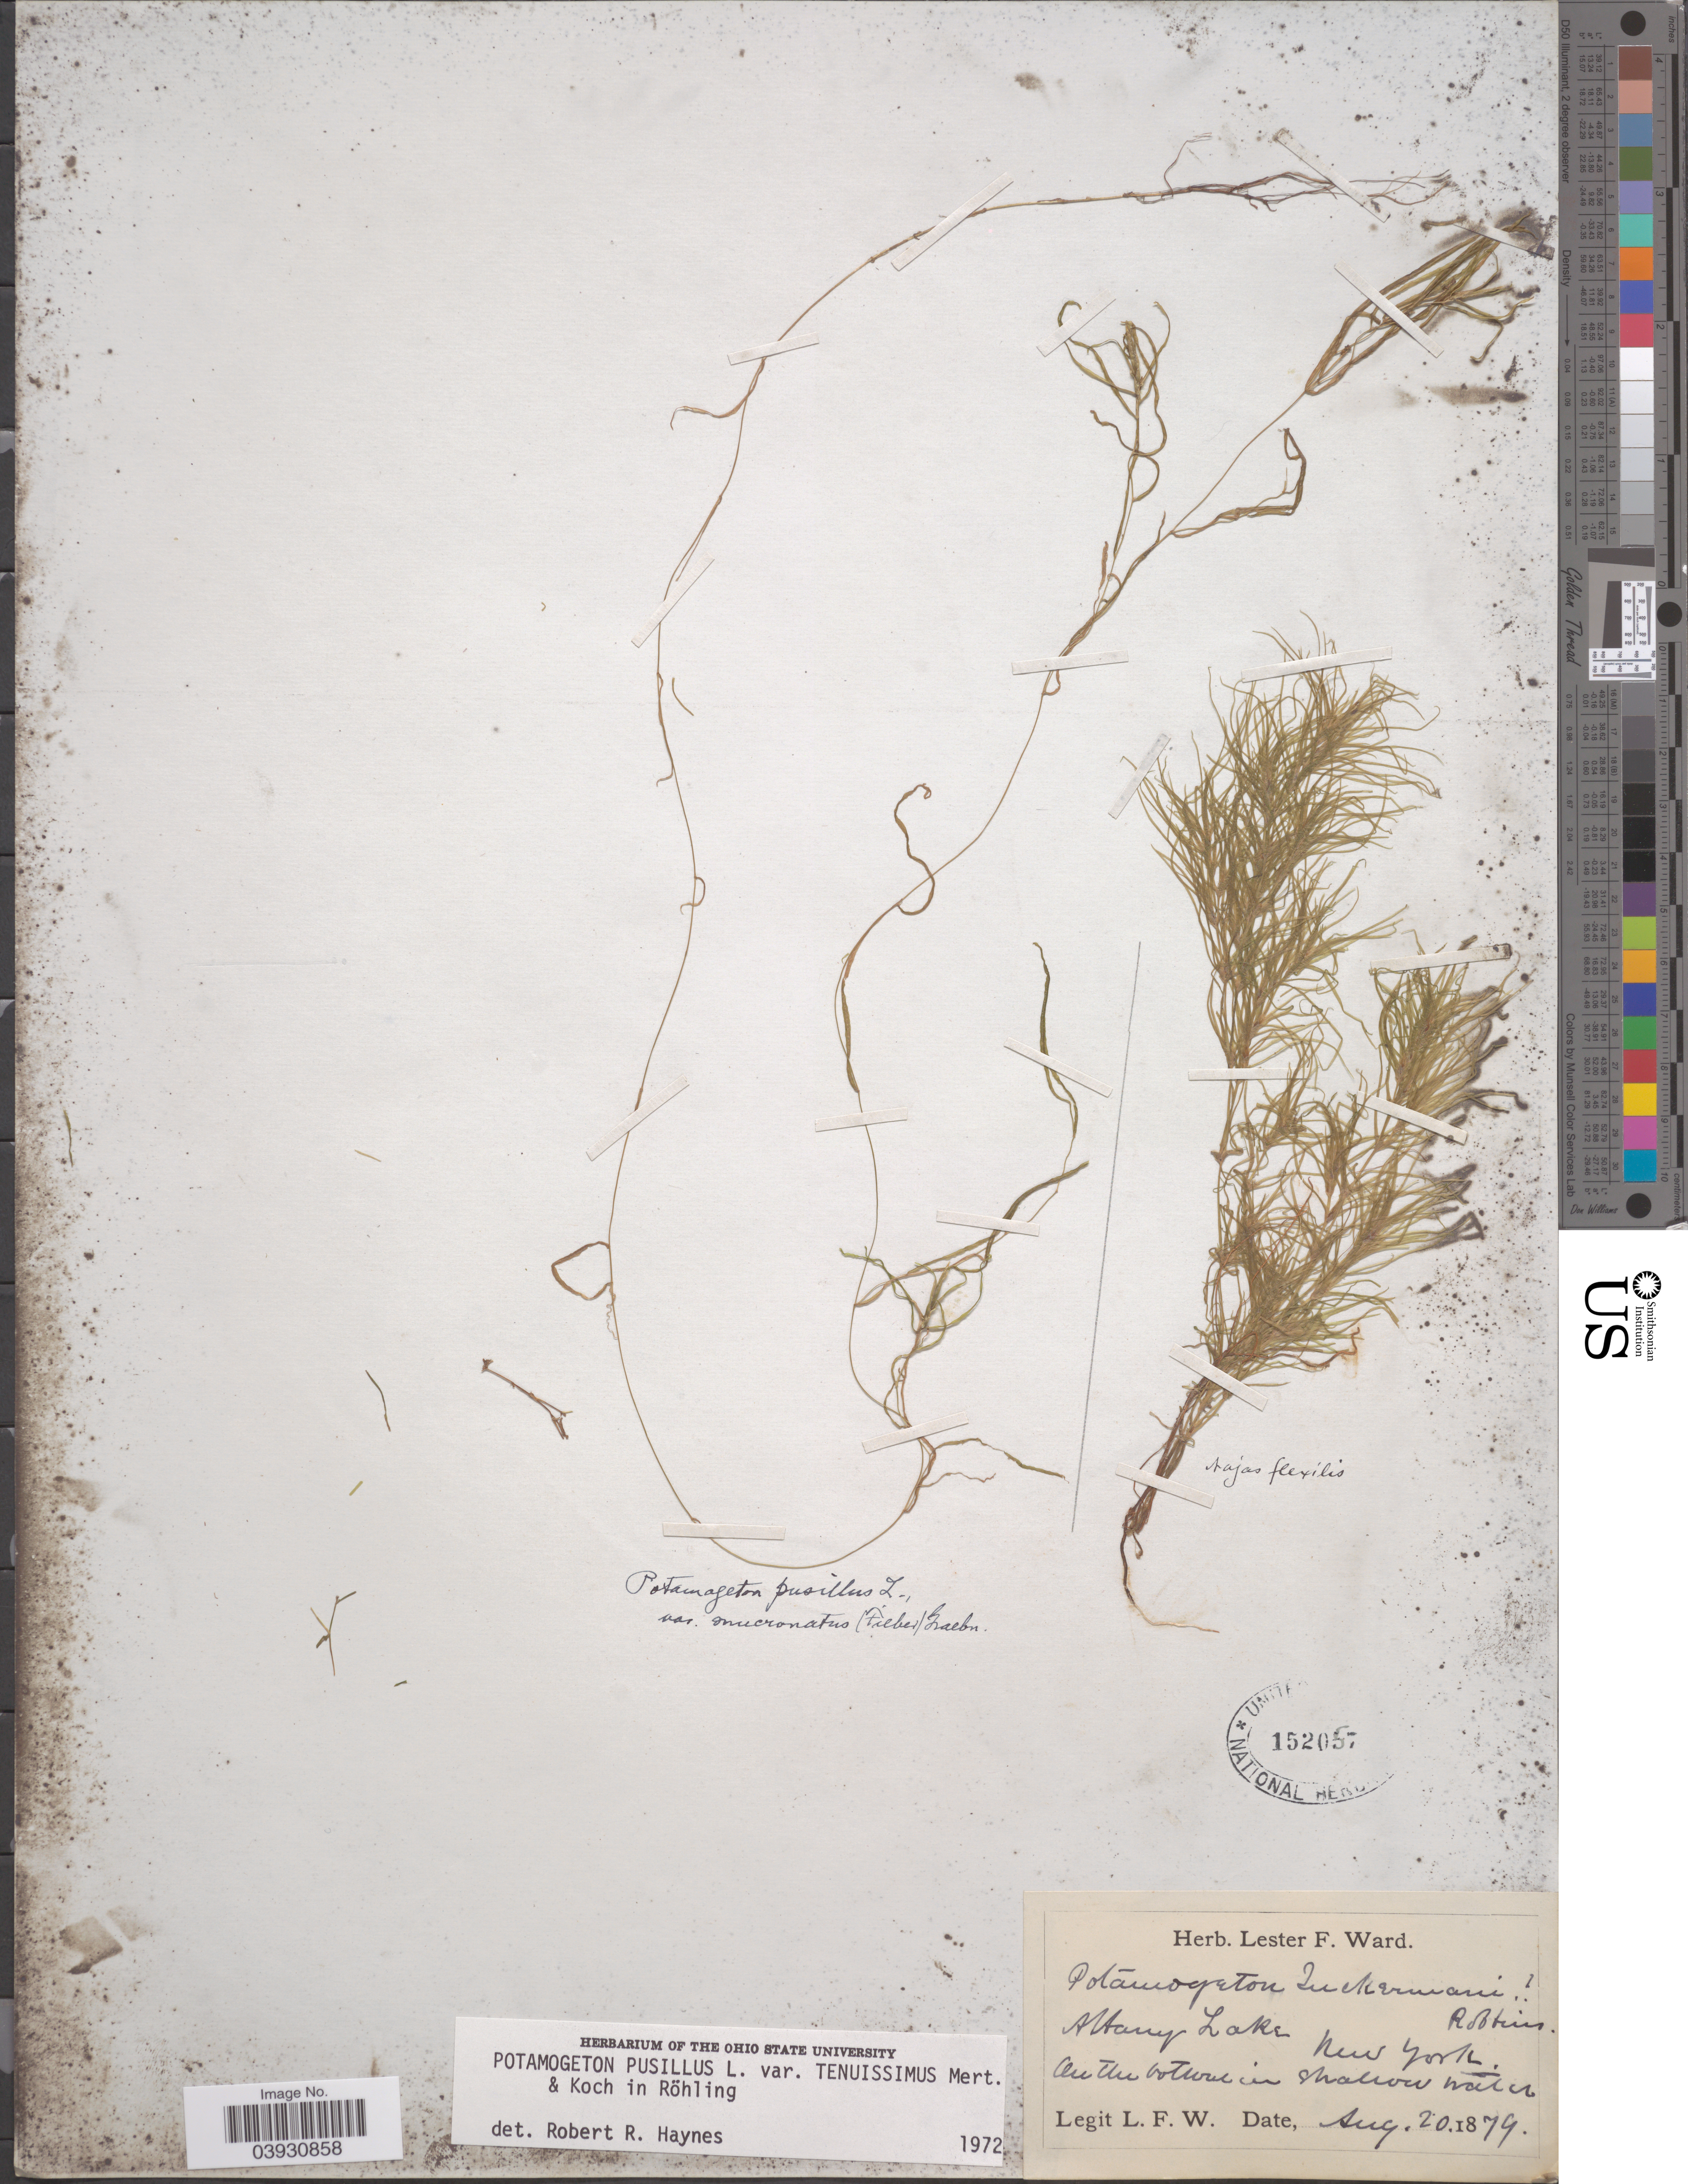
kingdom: Plantae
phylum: Tracheophyta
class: Liliopsida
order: Alismatales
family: Potamogetonaceae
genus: Potamogeton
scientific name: Potamogeton pusillus subsp. tenuissimus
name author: Mert. & W.D.J. Koch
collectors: L. F. Ward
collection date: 1879-08-20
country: United States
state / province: New York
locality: Albany Lake. On the bottom in shallow water.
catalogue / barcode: US 152057